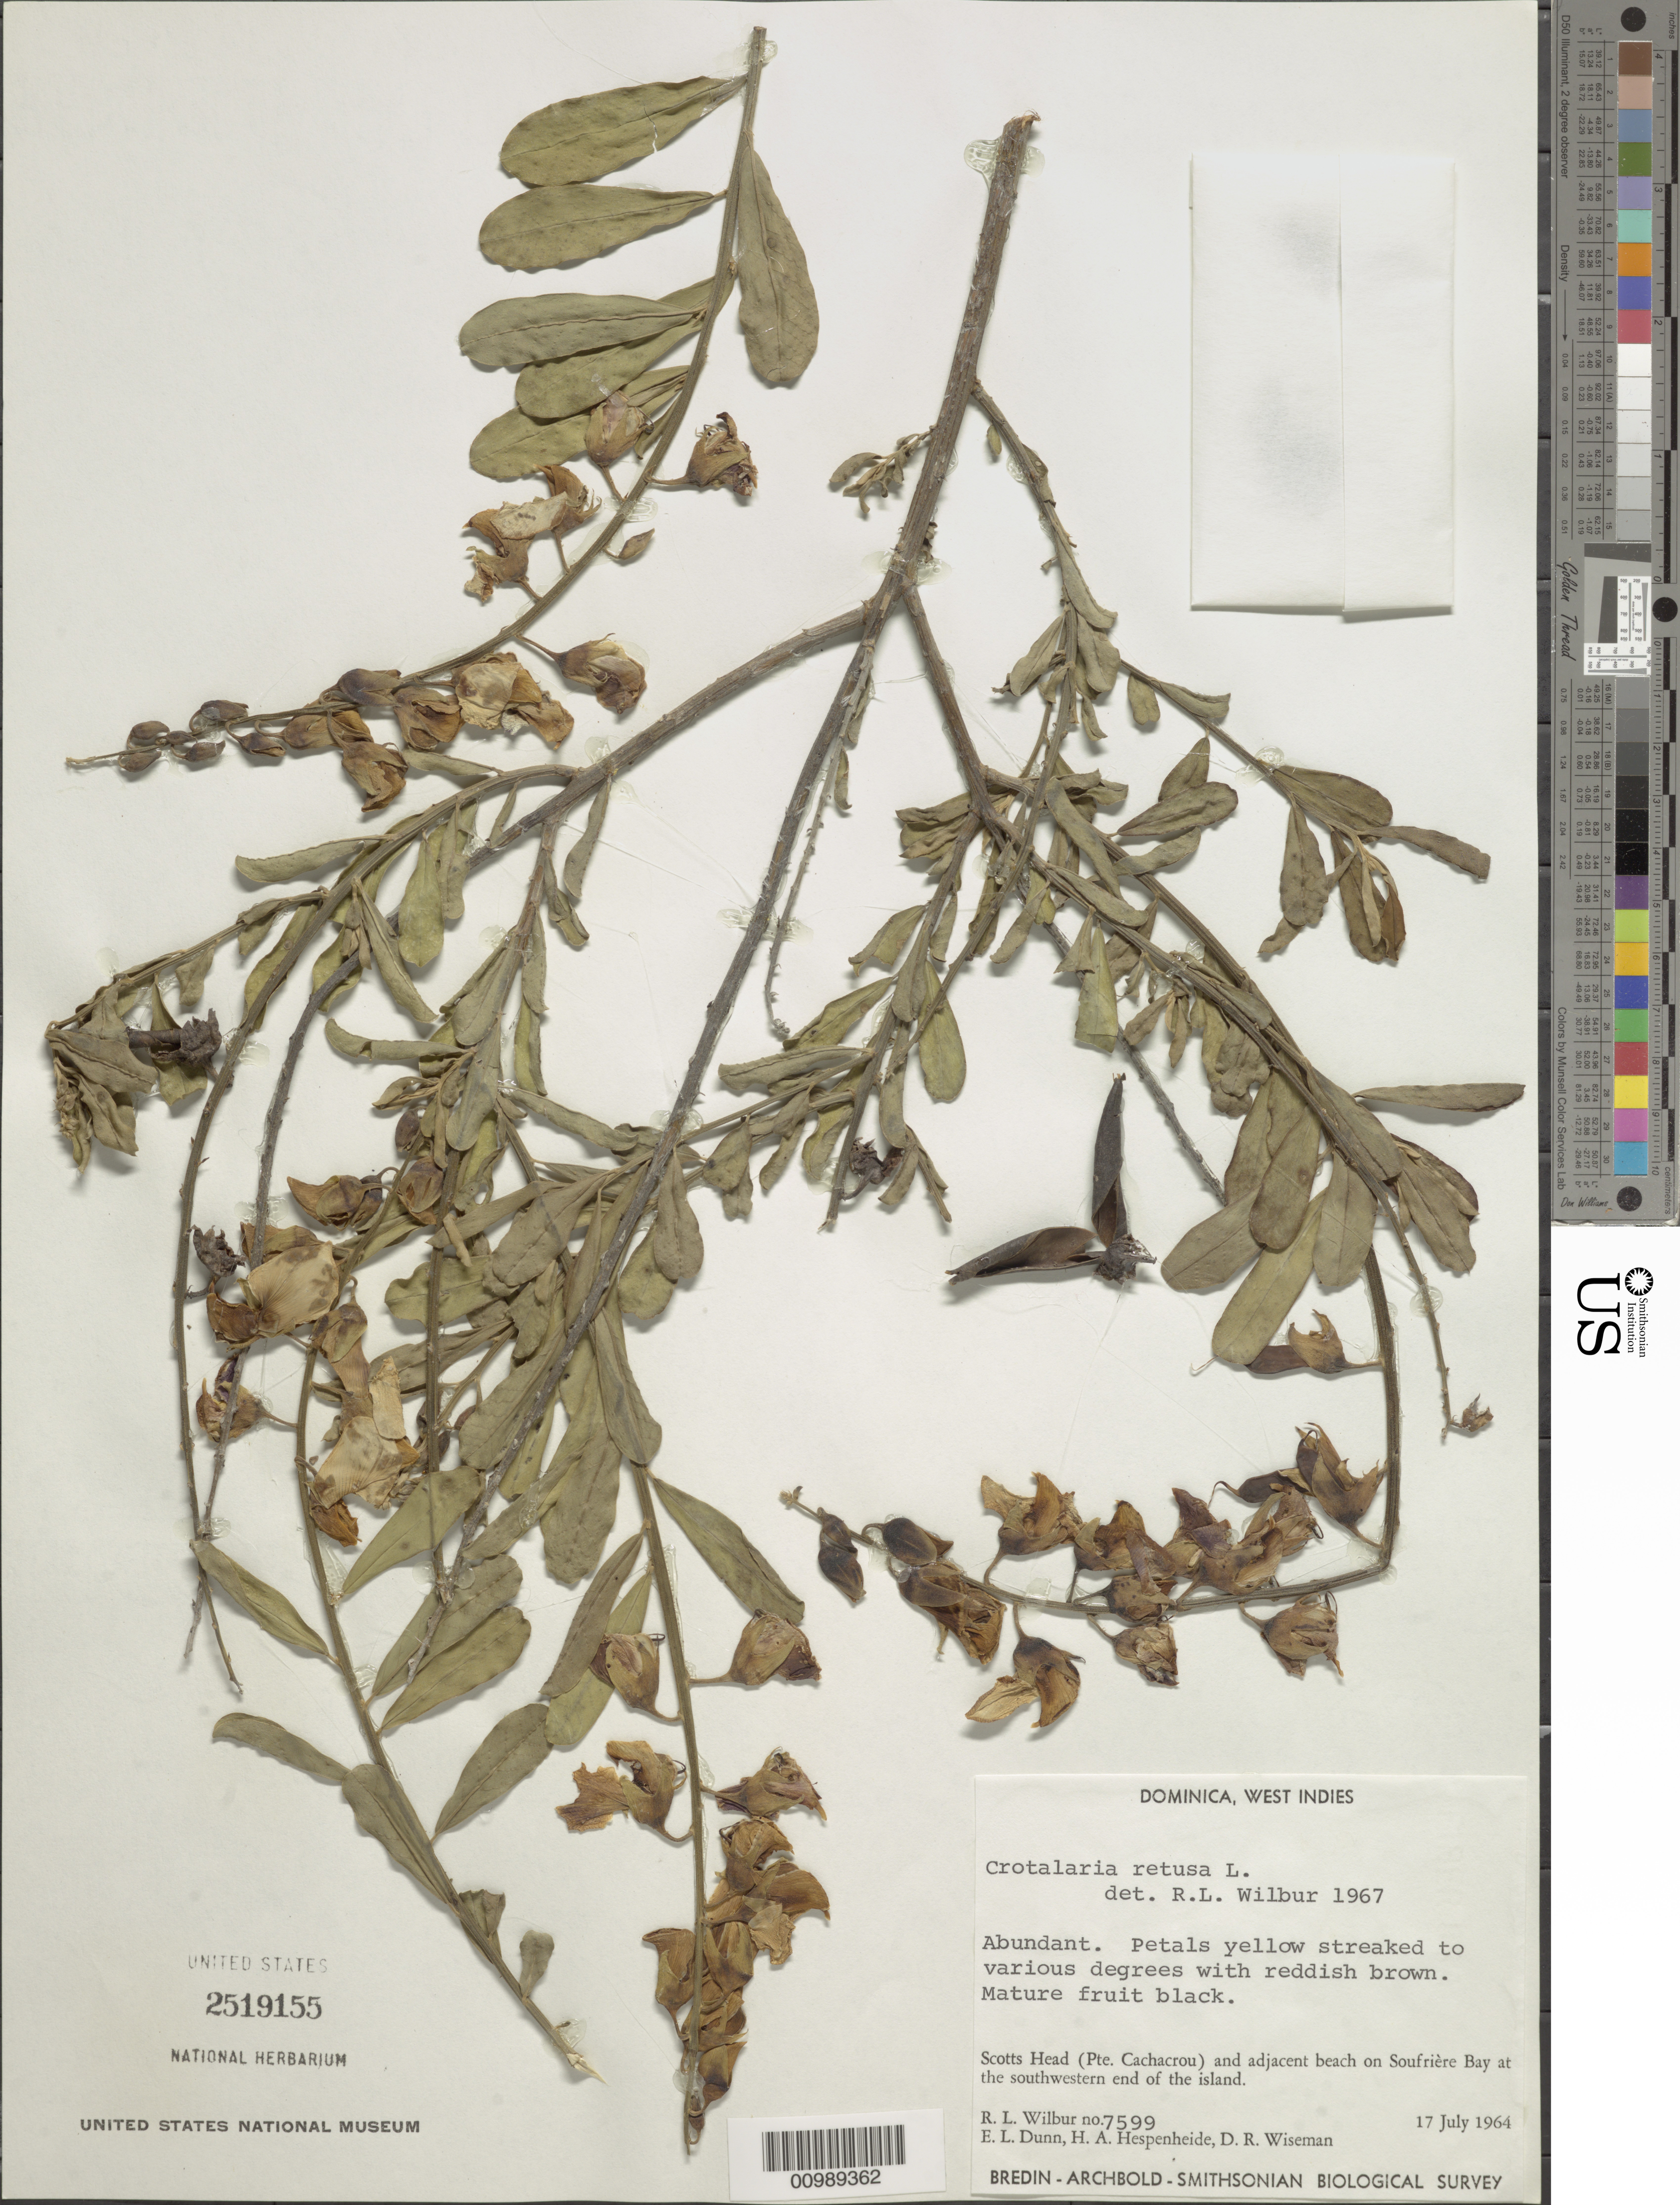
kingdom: Plantae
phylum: Tracheophyta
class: Magnoliopsida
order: Fabales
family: Fabaceae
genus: Crotalaria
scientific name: Crotalaria retusa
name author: L.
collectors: R. L. Wilbur, E. Dunn, H. A. Hespenheide & D. R. Wiseman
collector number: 7599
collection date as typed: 17 Jul 1964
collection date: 1964-07-17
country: Dominica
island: Dominica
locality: Scotts Head (Pte. Cachacrou) and adjacent beach on Soufriere bay at the SW end of the island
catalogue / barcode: US 2519155